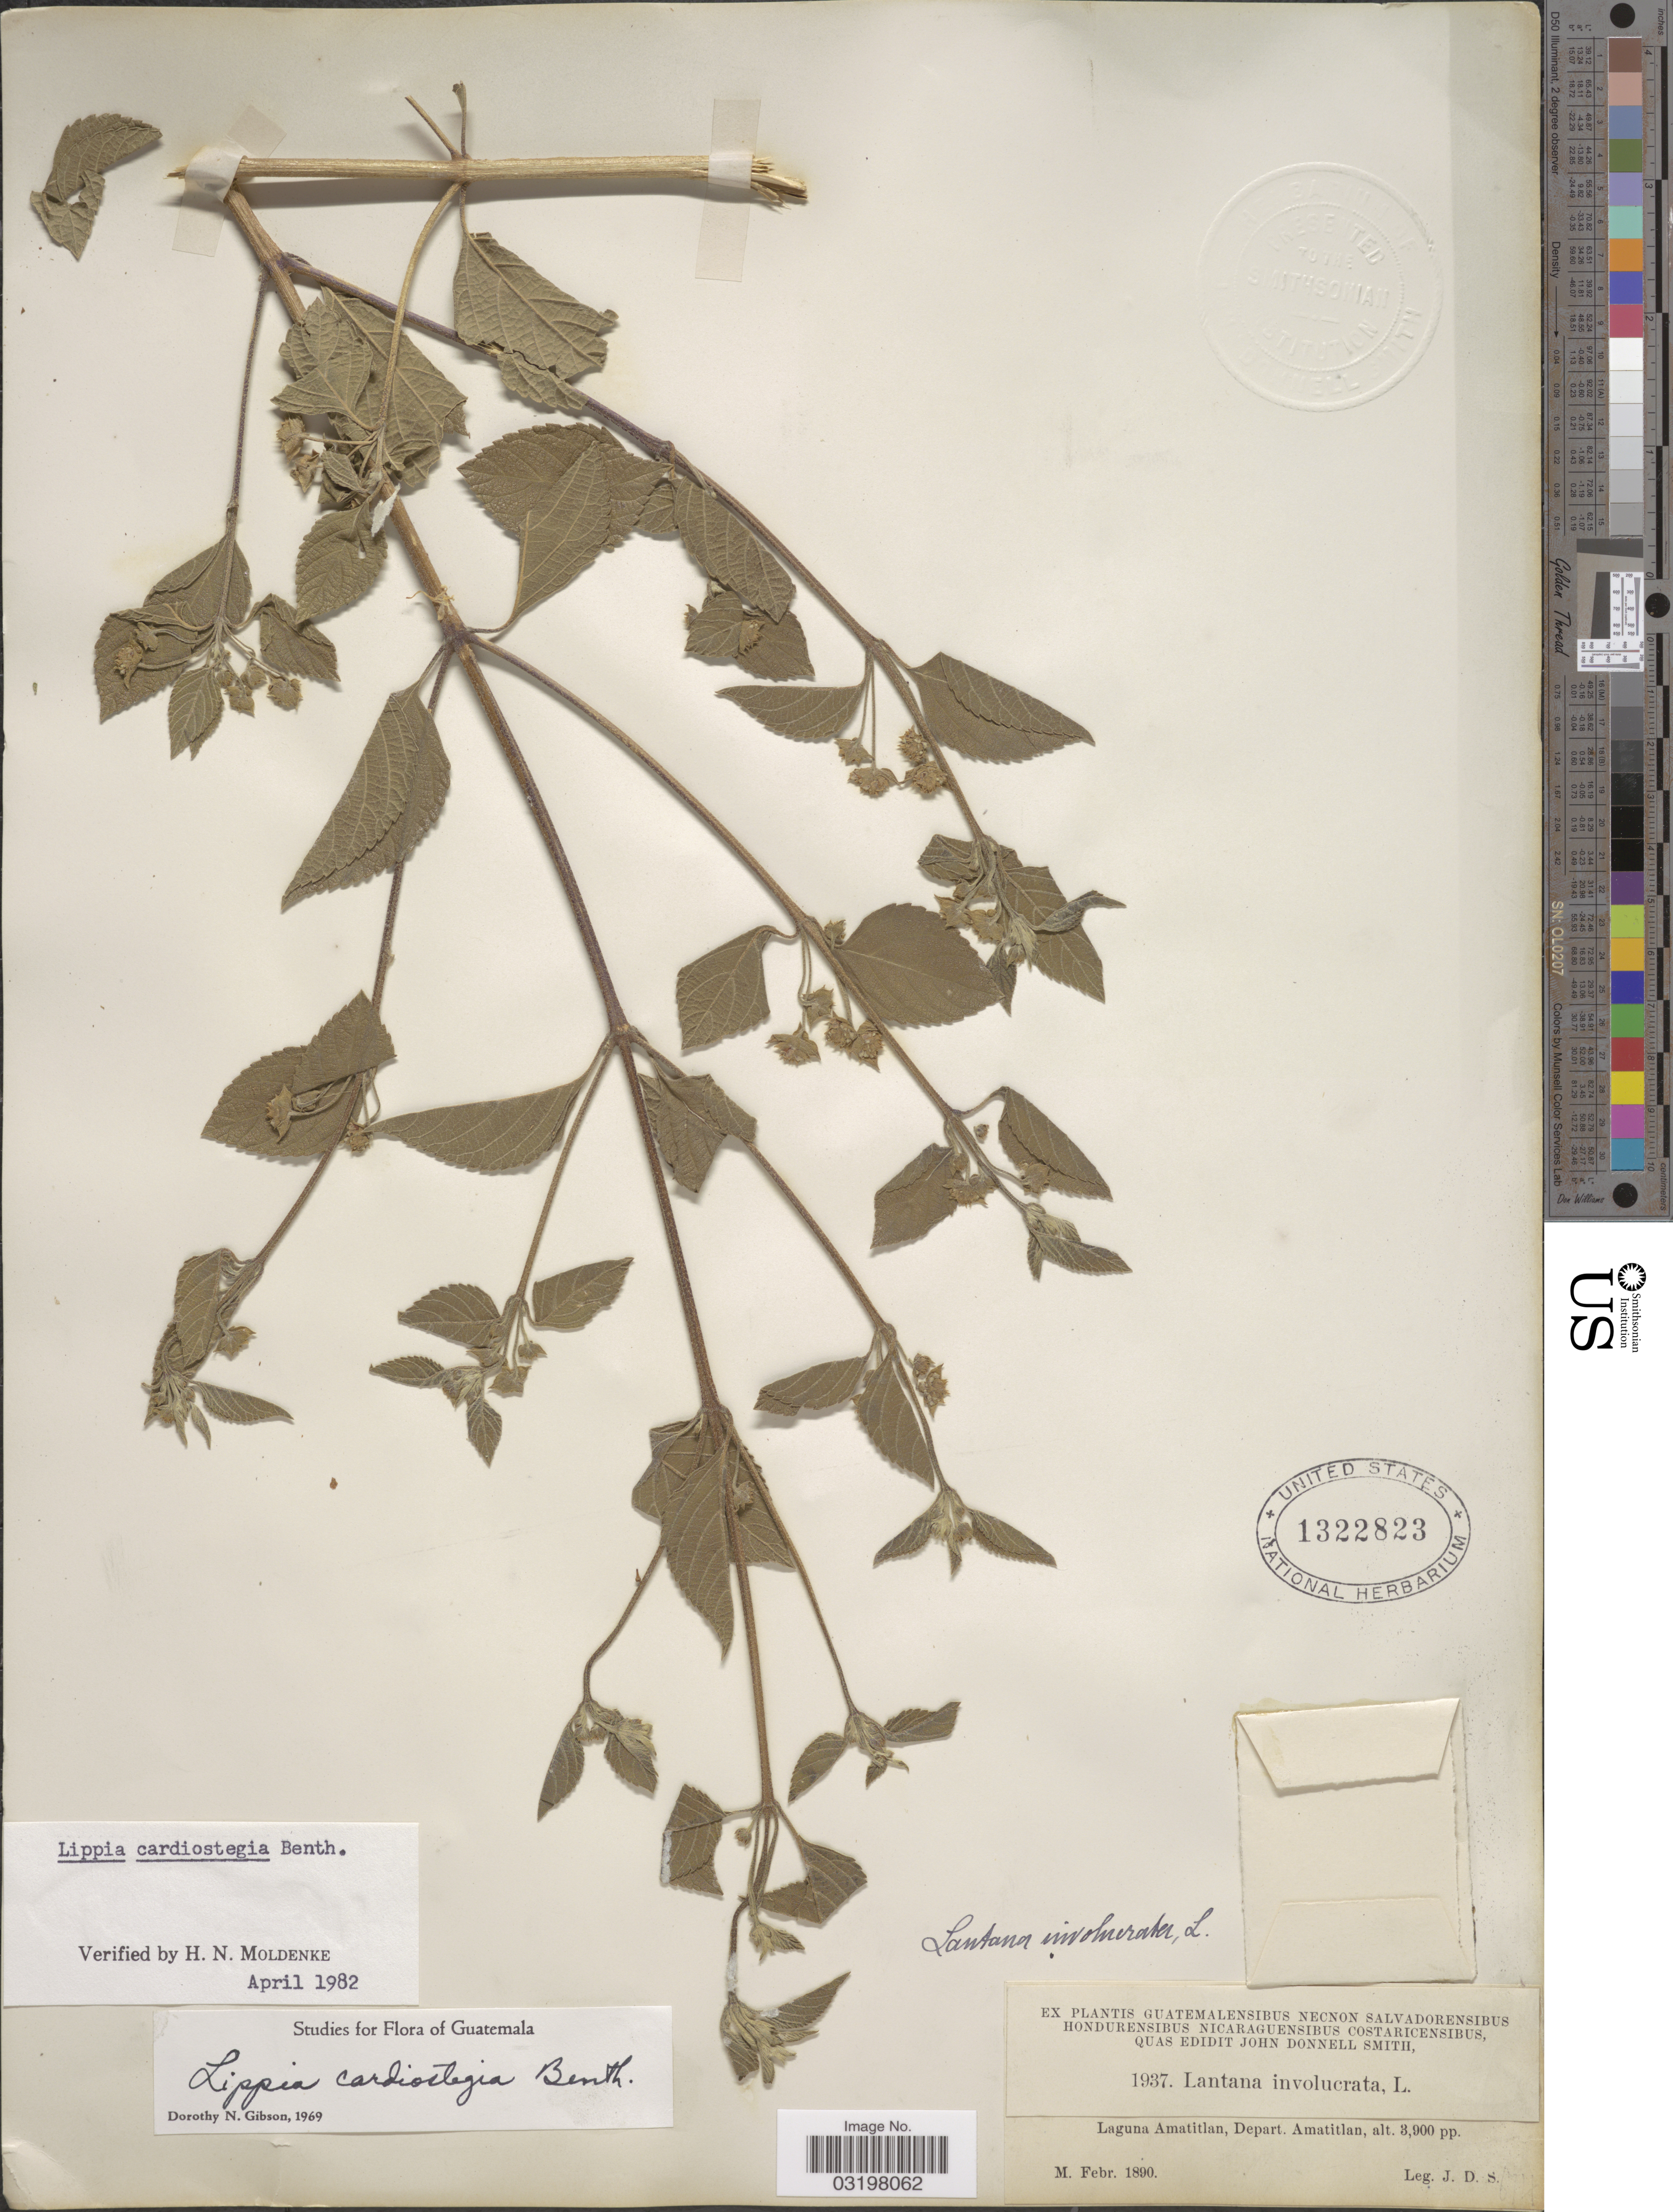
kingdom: Plantae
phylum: Tracheophyta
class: Magnoliopsida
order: Lamiales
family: Verbenaceae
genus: Lippia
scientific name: Lippia cardiostegia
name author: Benth.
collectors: J. Donnell Smith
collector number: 1937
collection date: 1890-02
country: Guatemala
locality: Laguna Amatitlan, Depart. Amatitlan.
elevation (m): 1189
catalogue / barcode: US 1322823